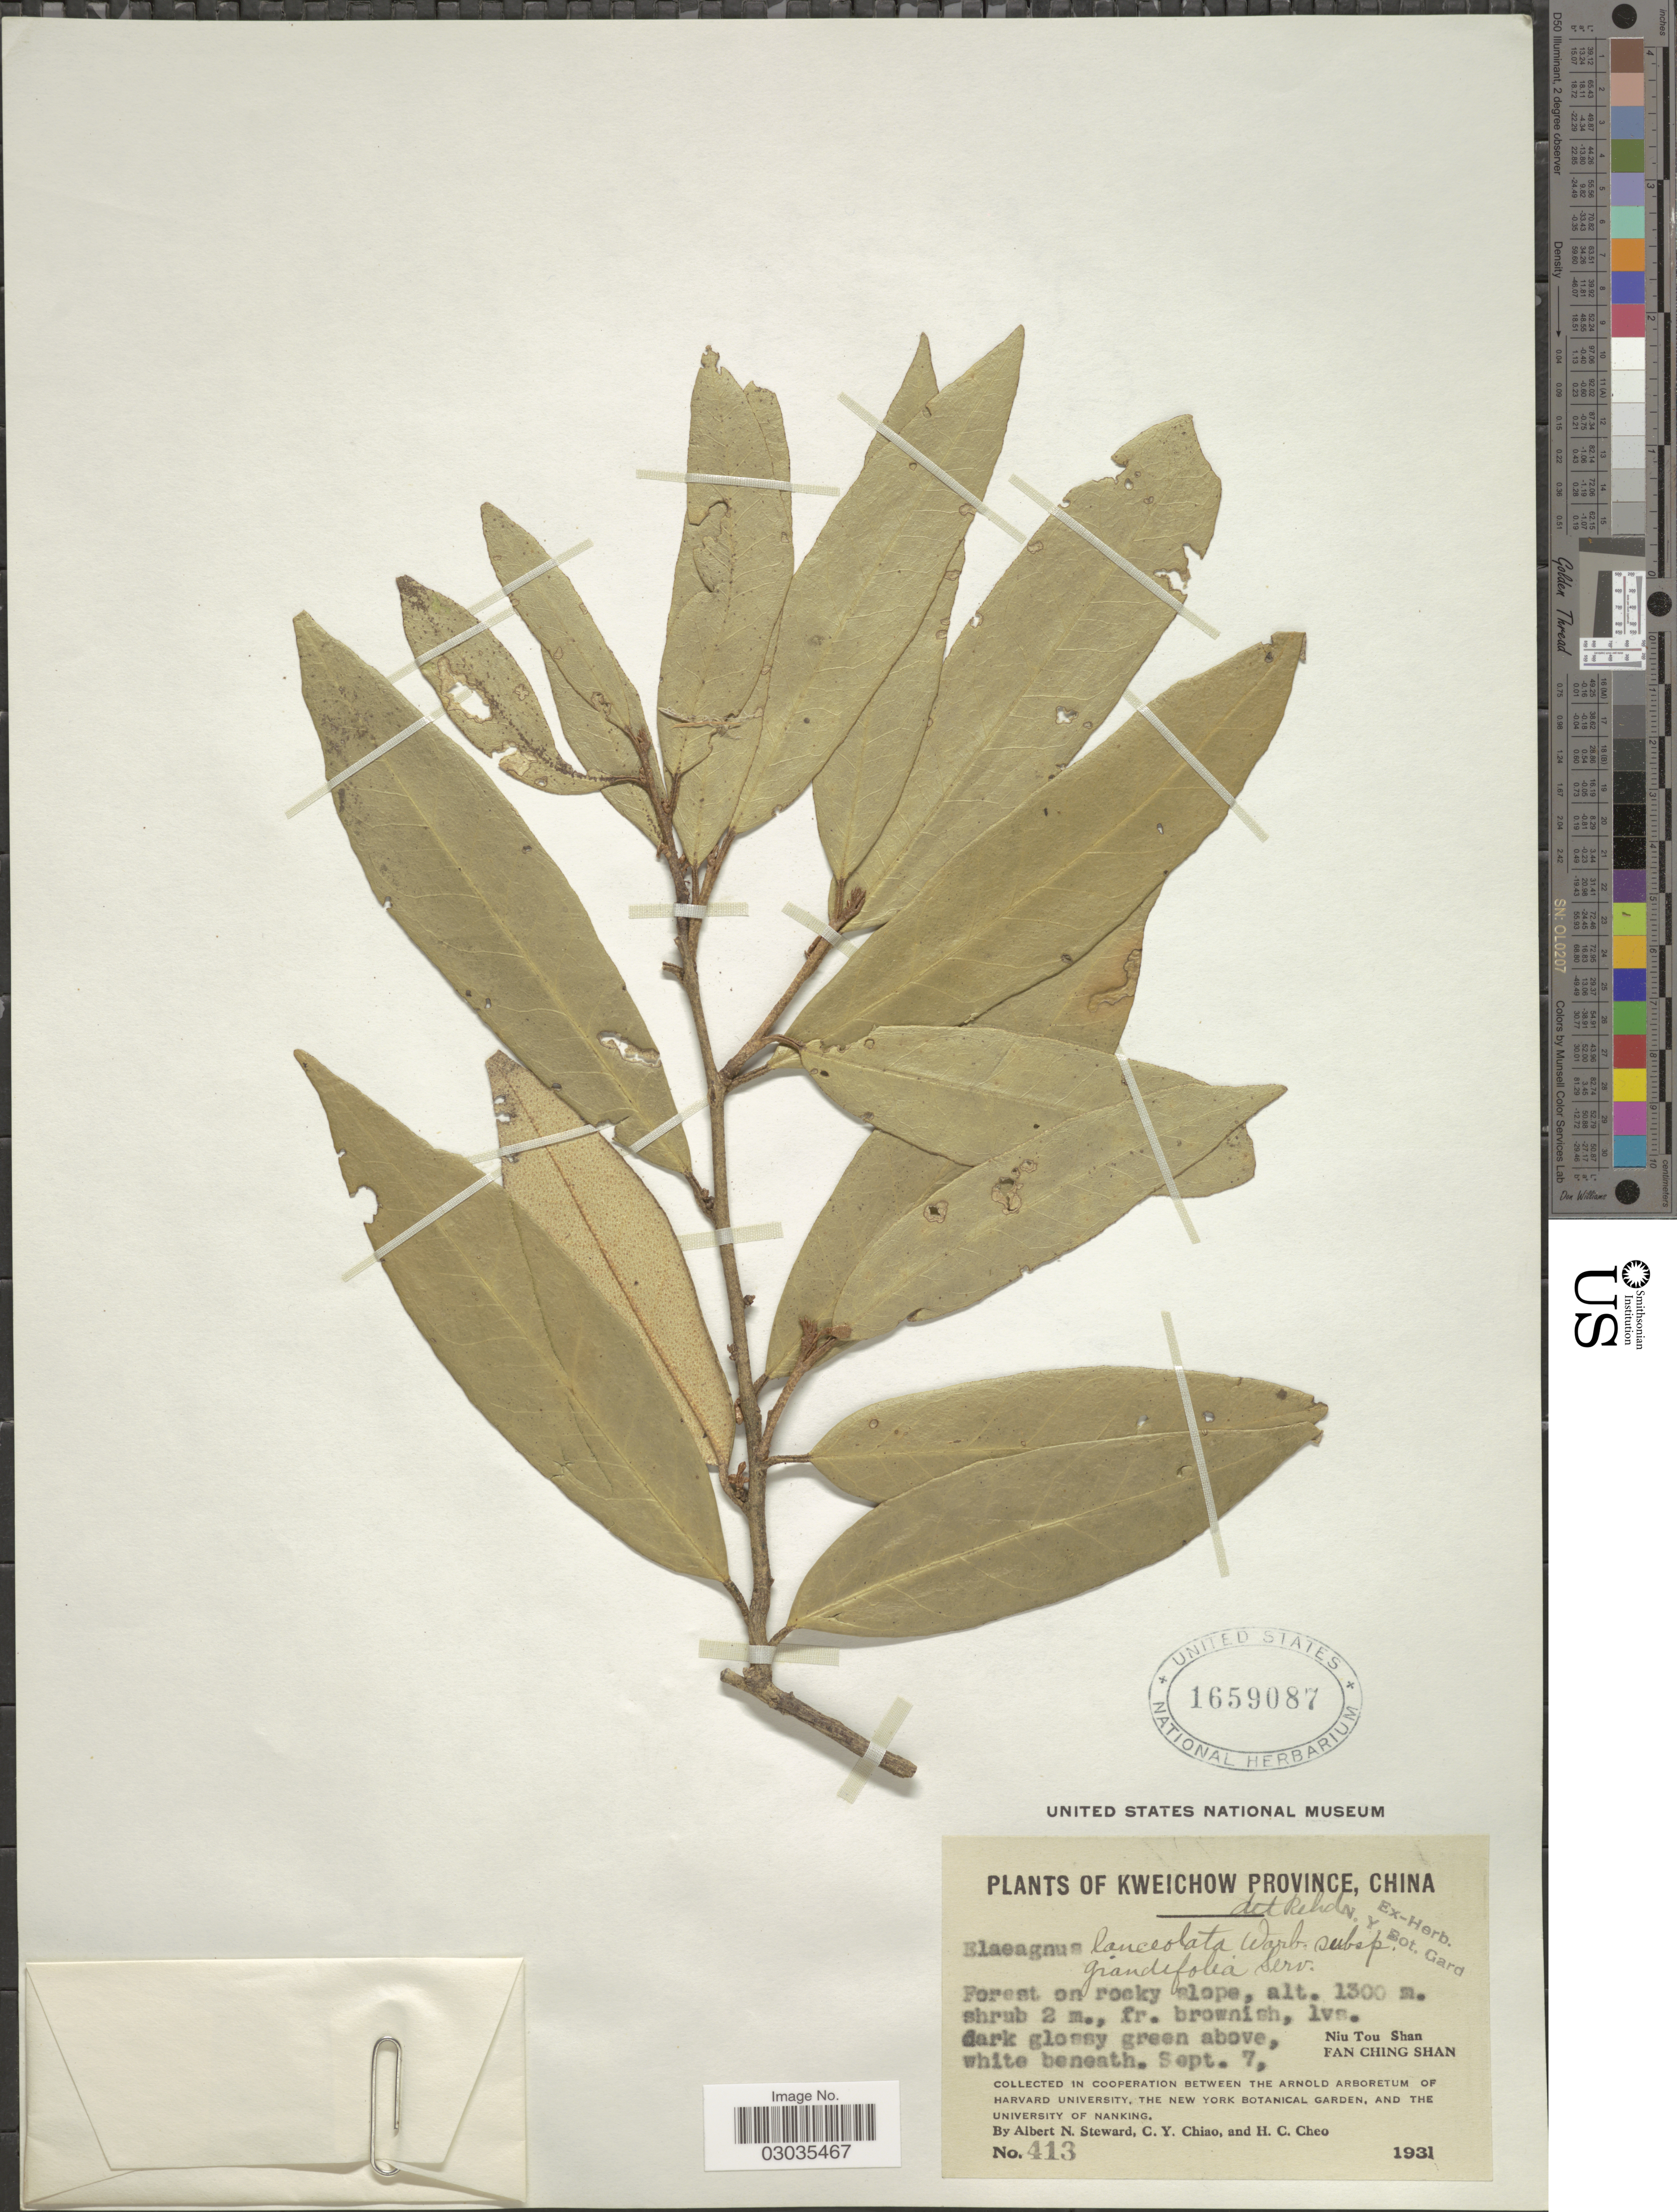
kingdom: Plantae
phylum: Tracheophyta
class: Magnoliopsida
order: Rosales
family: Elaeagnaceae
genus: Elaeagnus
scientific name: Elaeagnus lanceolata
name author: Warb.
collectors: A. N. Steward, C. Y. Chiao & H. Cheo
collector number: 413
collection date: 1931-09-07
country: China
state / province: Guizhou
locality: Kweichow Province. Forest on rocky slope. Niu Tou Shan Fan Ching Shan.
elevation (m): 1300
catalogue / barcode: US 1659087